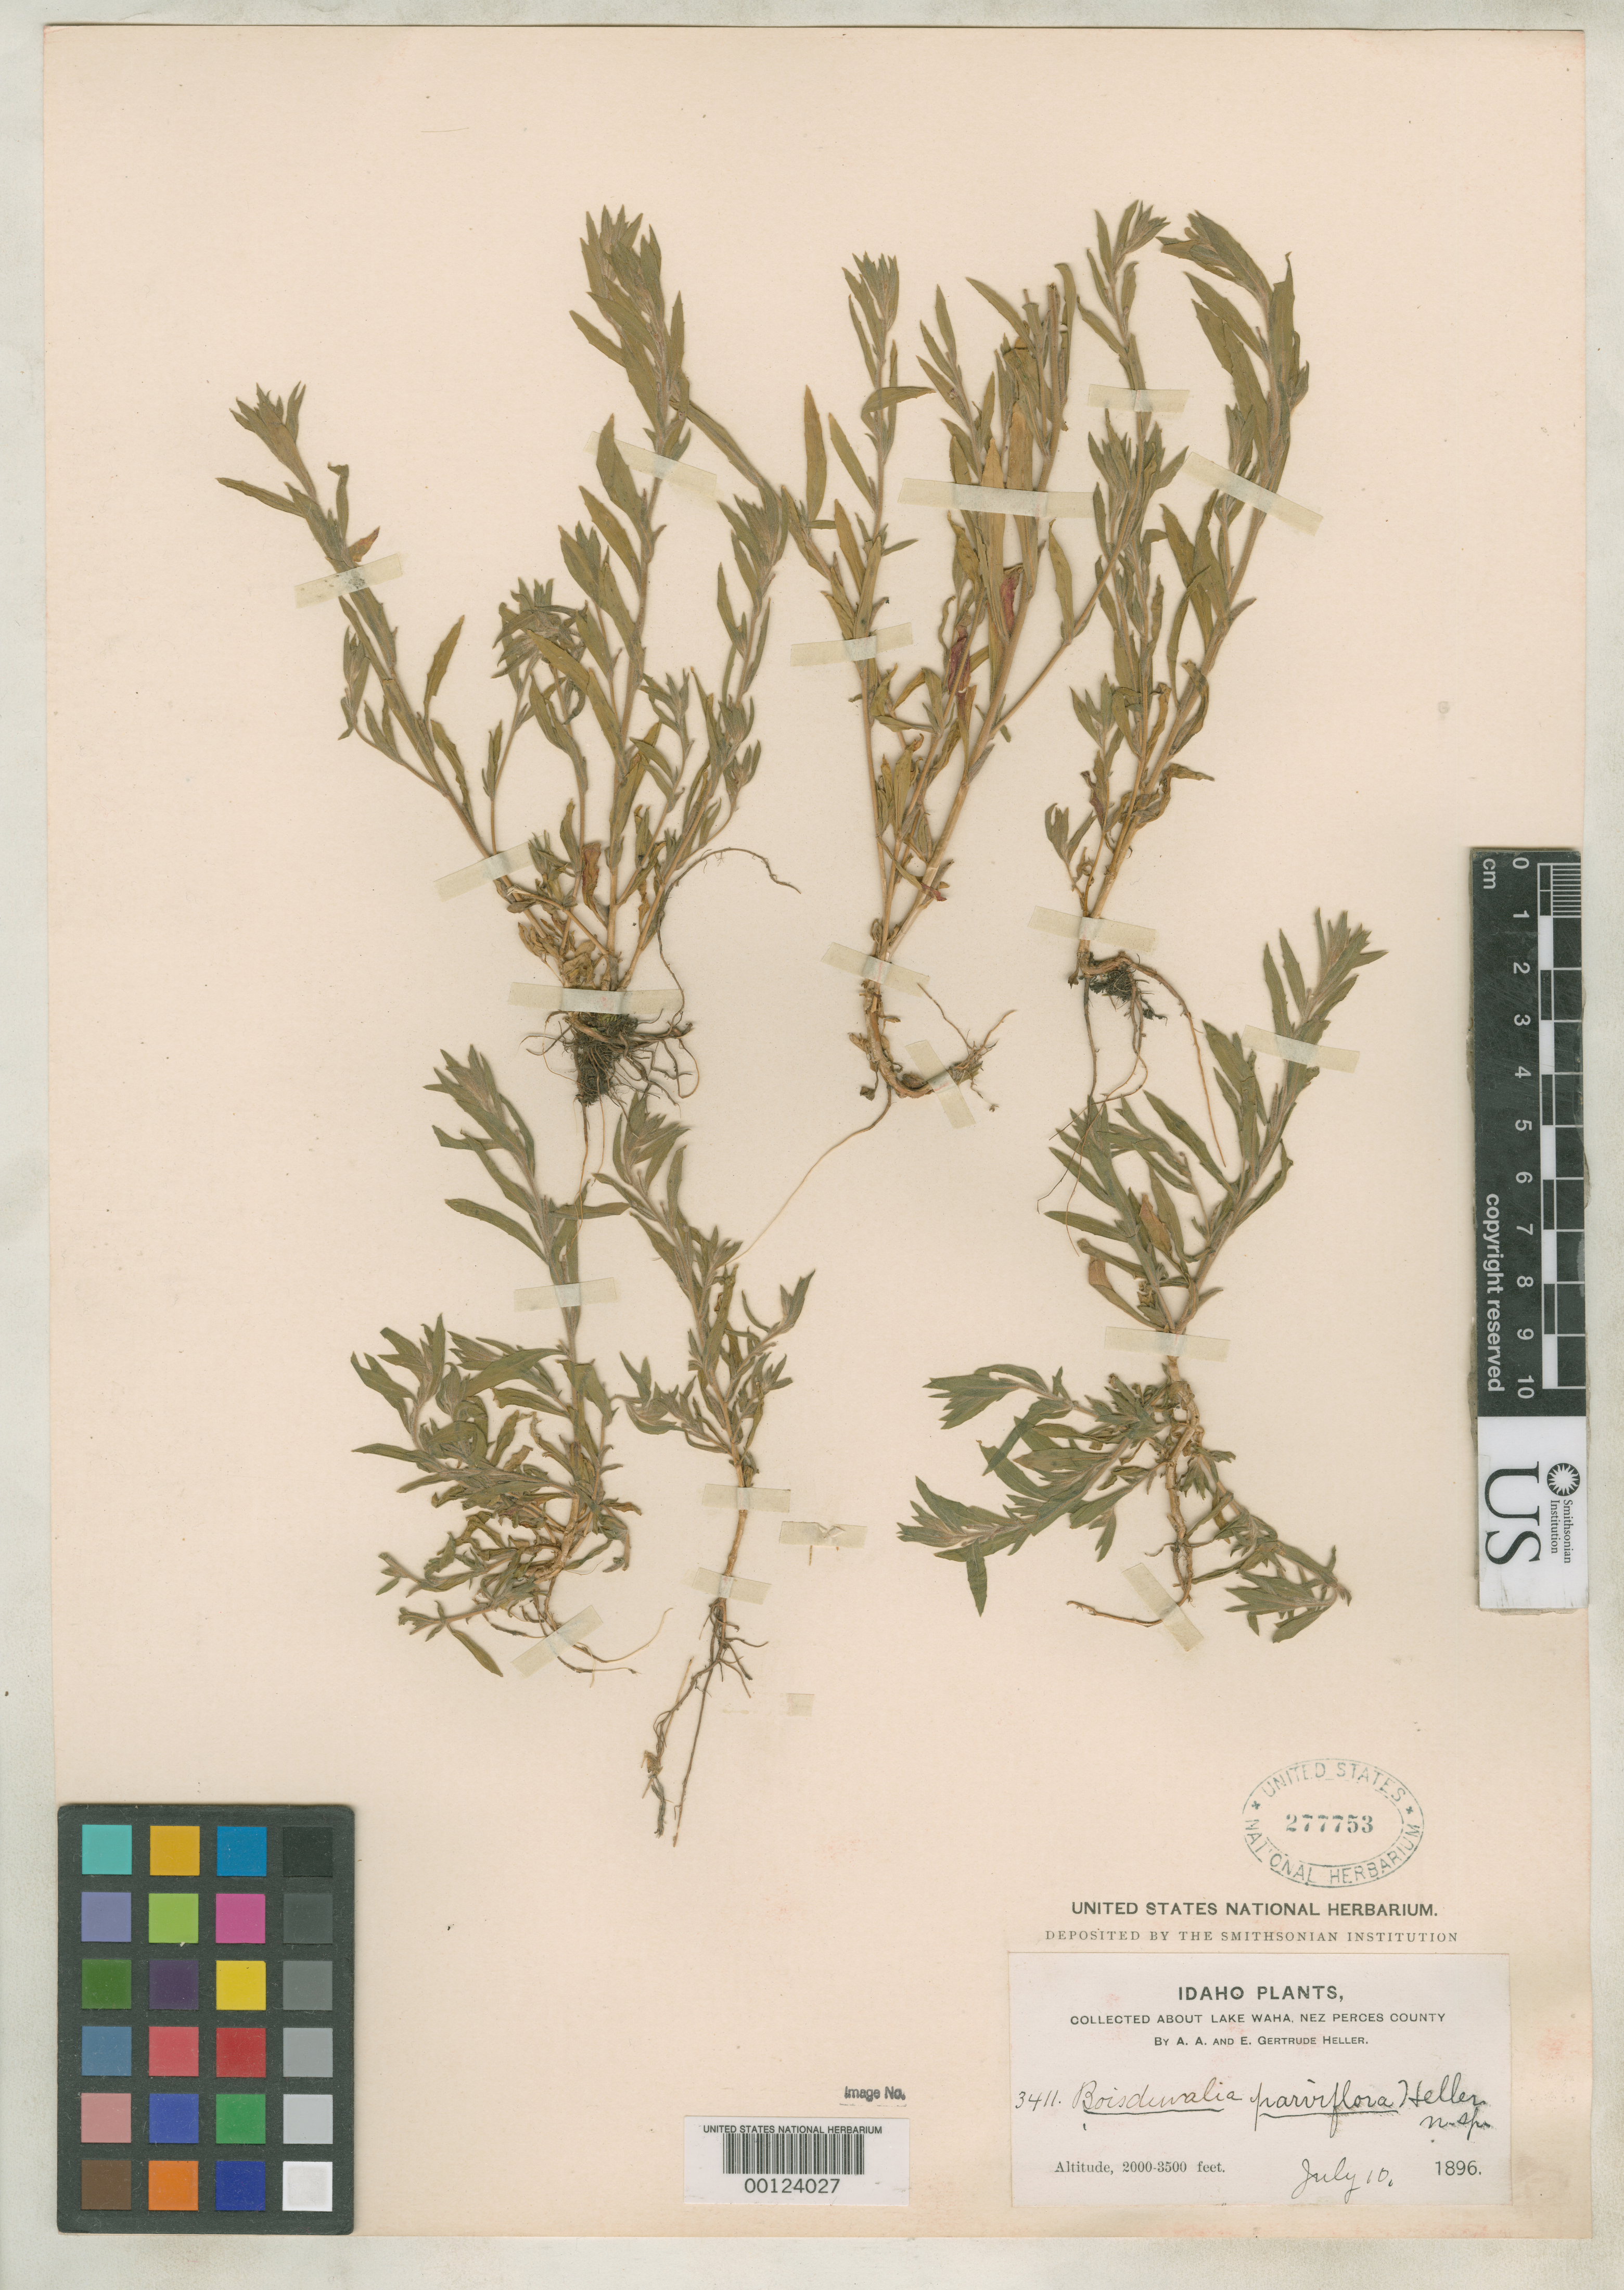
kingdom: Plantae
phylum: Tracheophyta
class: Magnoliopsida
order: Myrtales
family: Onagraceae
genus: Boisduvalia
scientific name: Boisduvalia parviflora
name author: A. Heller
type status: Type Collection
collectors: A. A. Heller & E. G. Heller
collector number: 3411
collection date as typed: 10 Jul 1896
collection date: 1896-07-10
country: United States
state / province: Idaho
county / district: Nez Perce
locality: Lakewaha.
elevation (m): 610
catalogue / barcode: US 277753